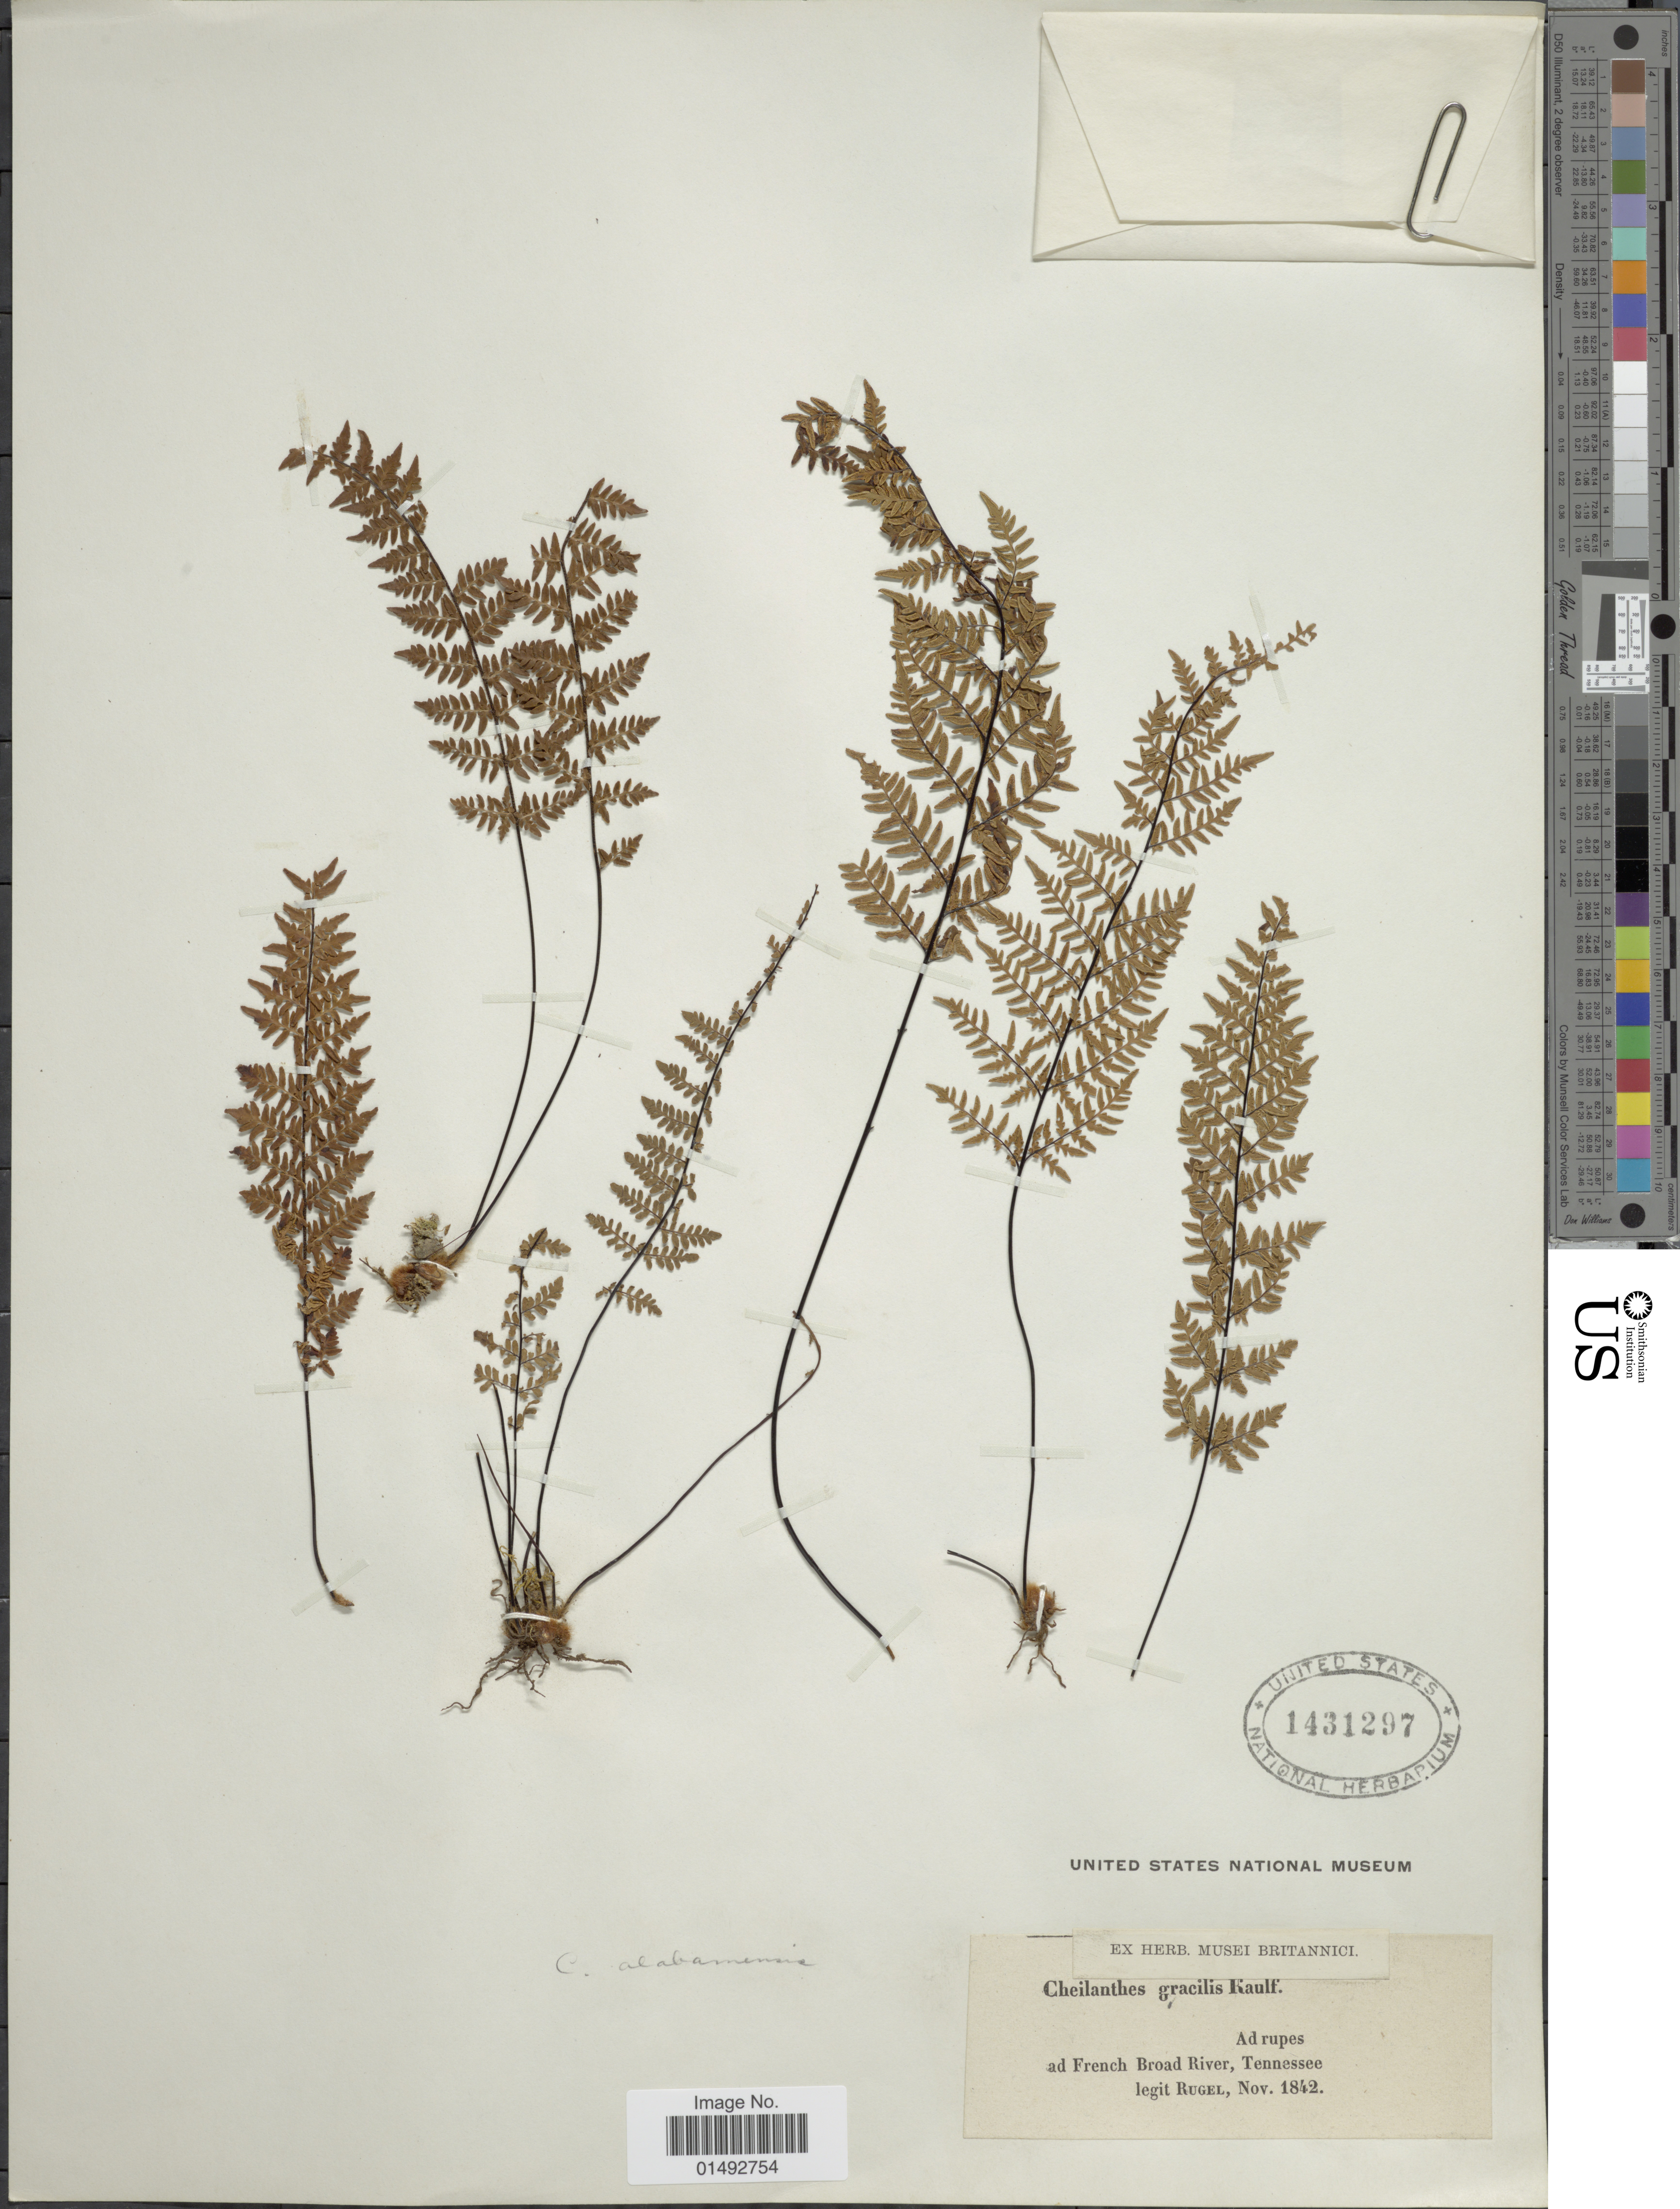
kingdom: Plantae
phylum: Tracheophyta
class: Polypodiopsida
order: Polypodiales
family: Pteridaceae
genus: Myriopteris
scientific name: Myriopteris alabamensis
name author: (Buckley) Grusz & Windham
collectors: Rugel, --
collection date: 1842-11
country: United States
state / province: Tennessee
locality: Ad rupes ad French Broad River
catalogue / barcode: US 1431297